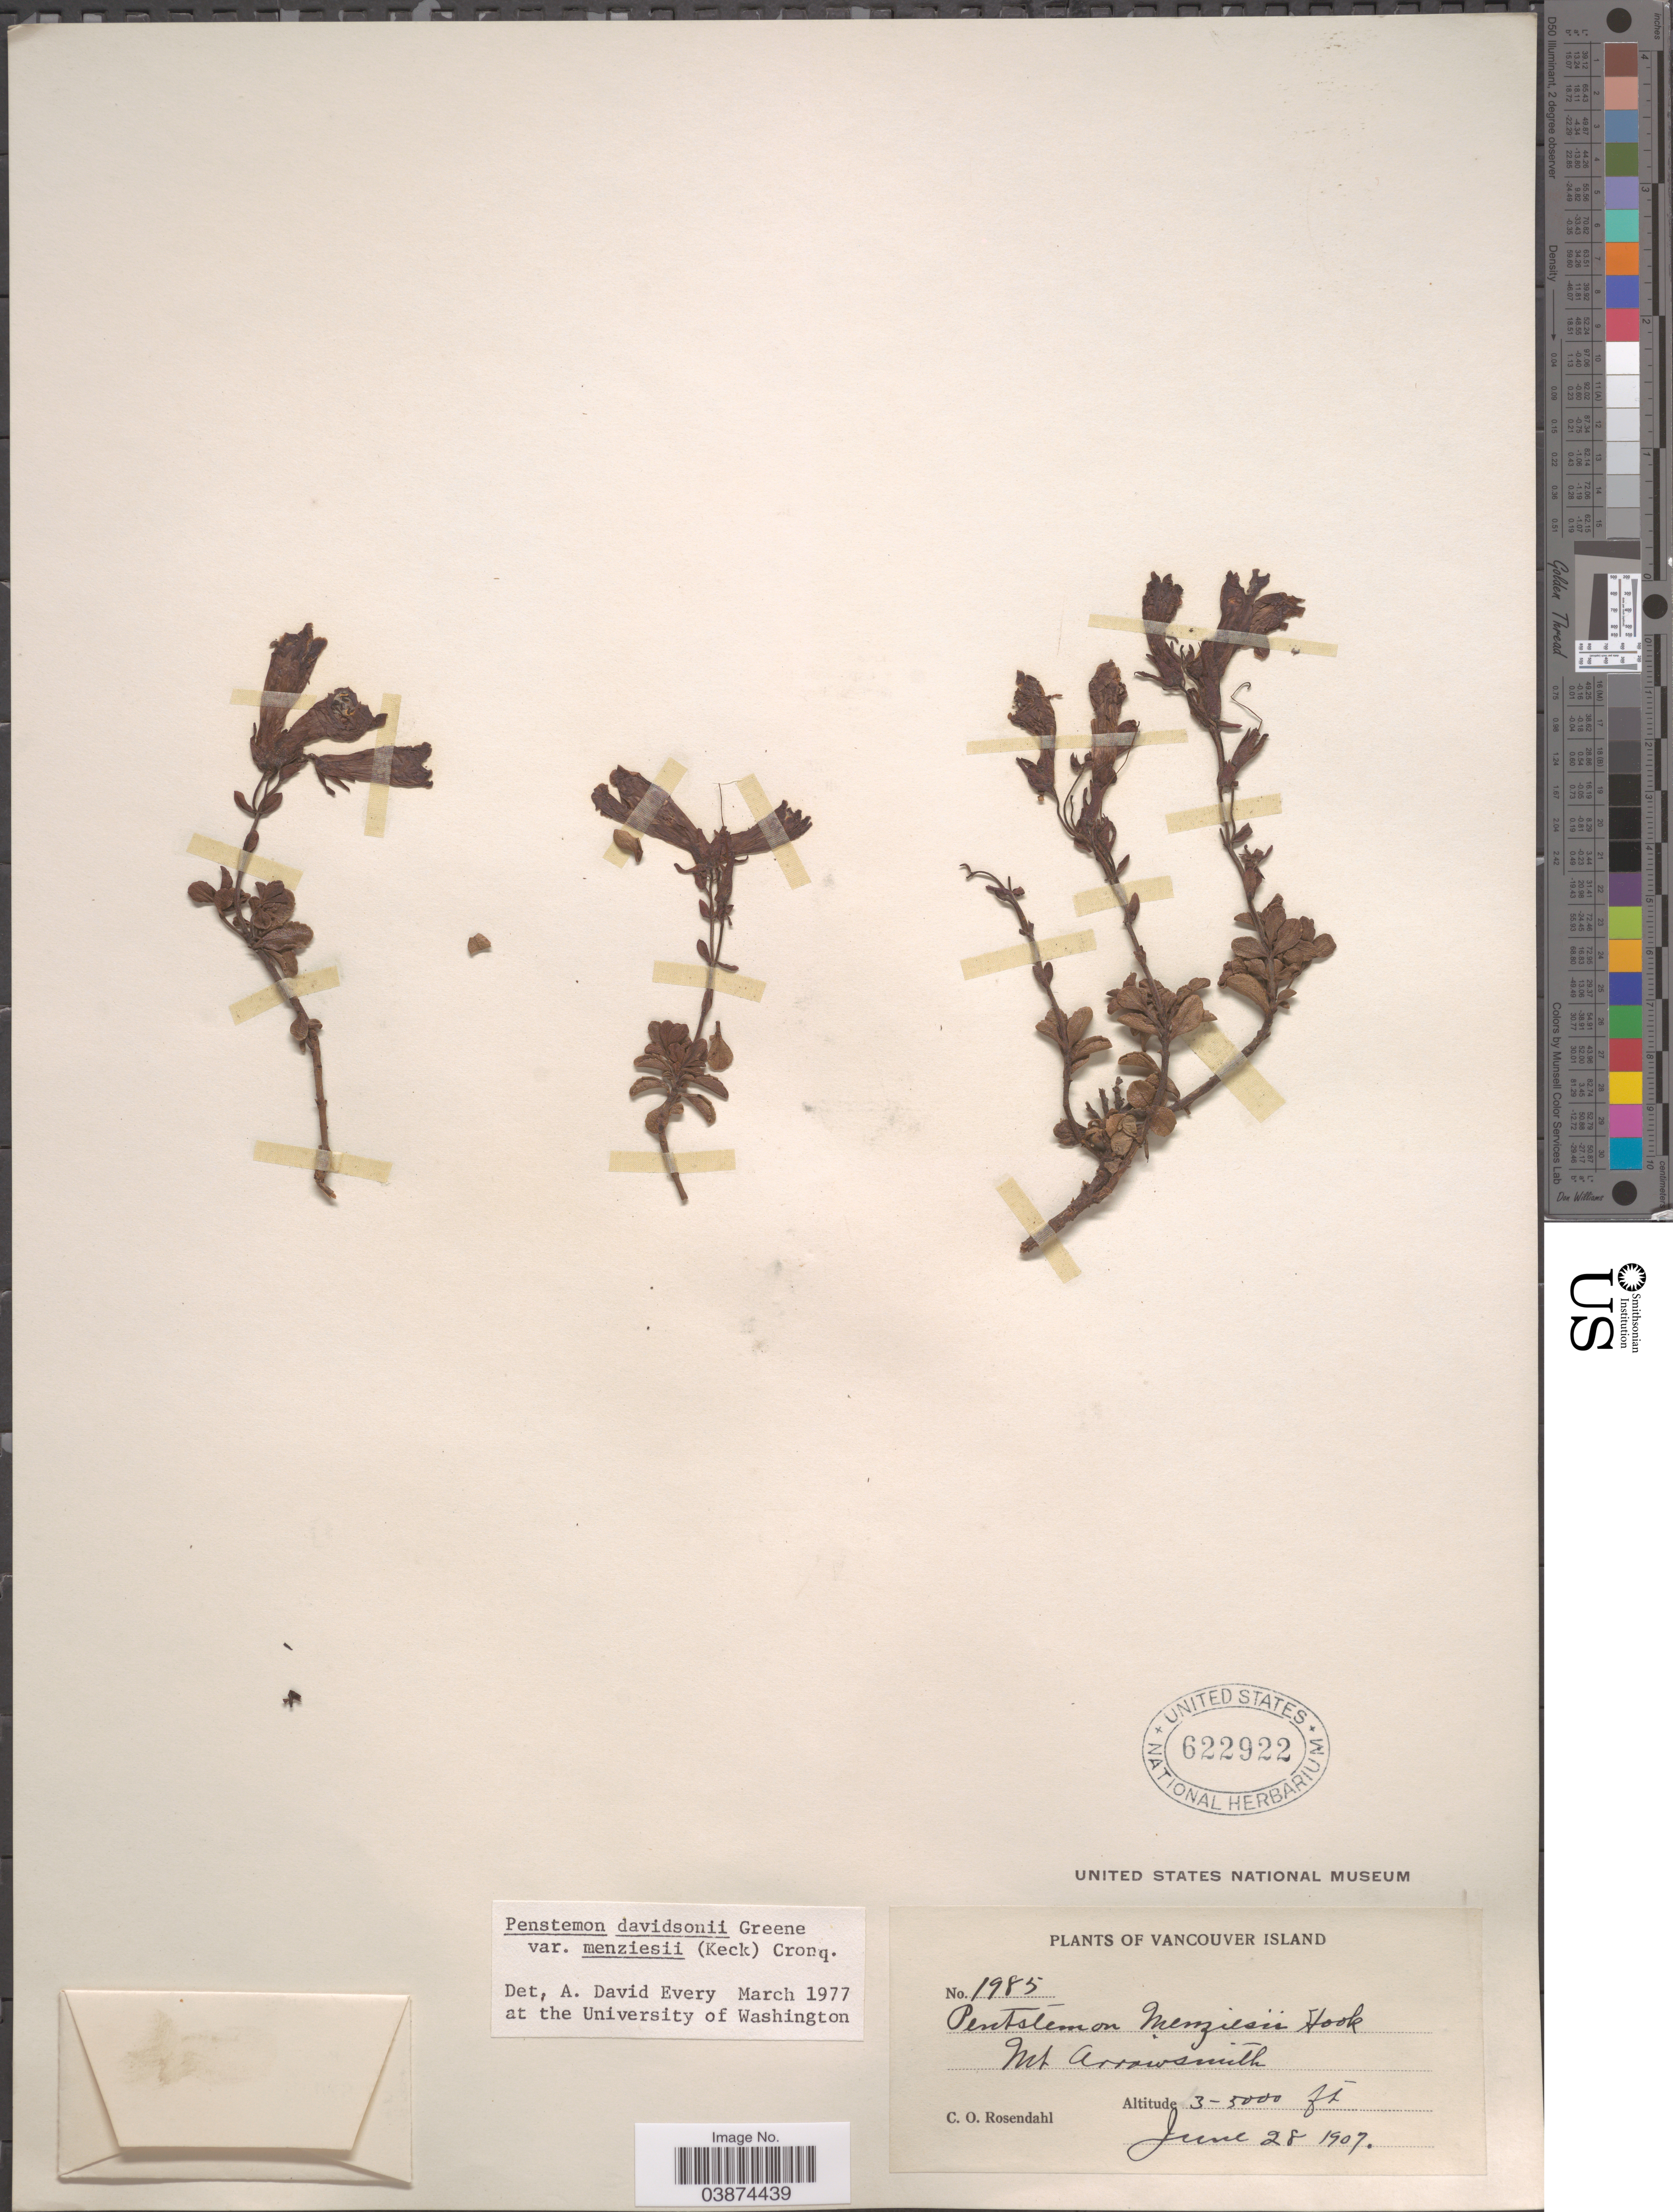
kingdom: Plantae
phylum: Tracheophyta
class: Magnoliopsida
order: Lamiales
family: Plantaginaceae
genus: Penstemon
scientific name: Penstemon davidsonii var. menziesii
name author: (D.D. Keck) Cronquist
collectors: C. O. Rosendahl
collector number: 1985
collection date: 1907-06-28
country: Canada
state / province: British Columbia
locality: Vancouver Island. Mt Arrowsmith.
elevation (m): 914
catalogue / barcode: US 622922